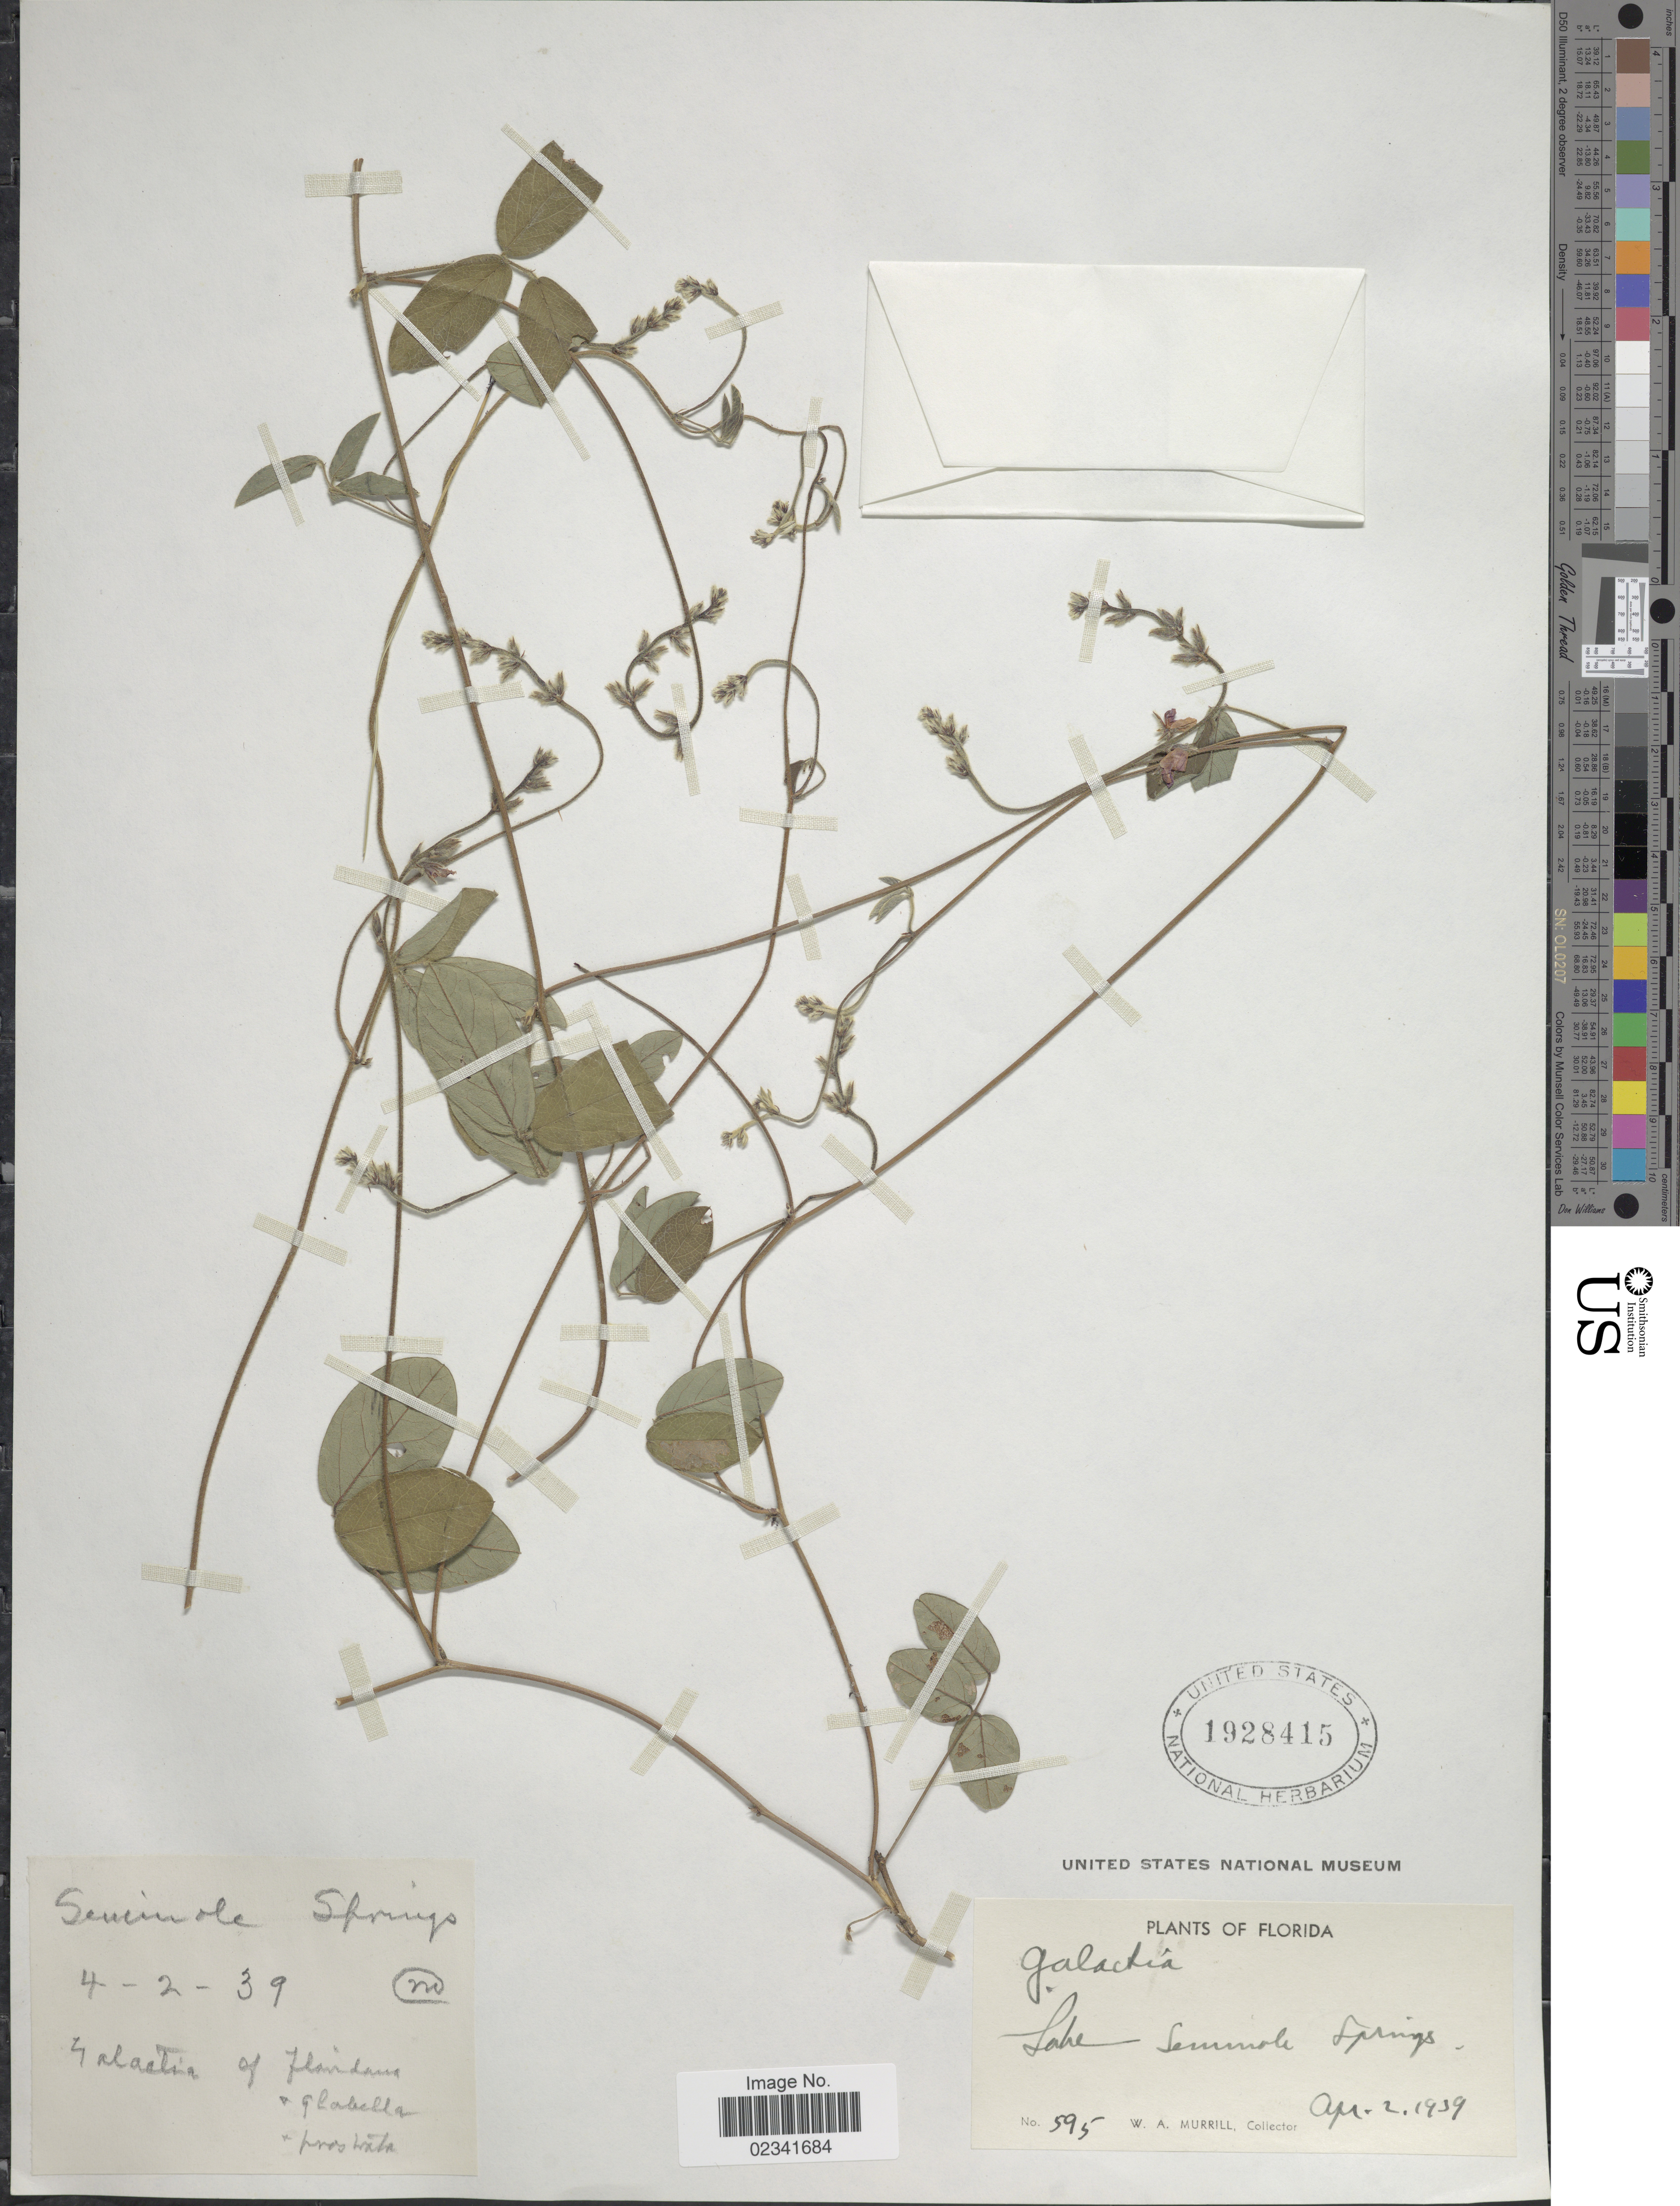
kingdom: Plantae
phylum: Tracheophyta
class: Magnoliopsida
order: Fabales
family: Fabaceae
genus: Galactia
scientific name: Galactia mollis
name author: Michx.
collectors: W. A. Murrill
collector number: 595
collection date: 1939-04-02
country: United States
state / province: Florida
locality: Lake Seminole Springs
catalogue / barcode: US 1928415